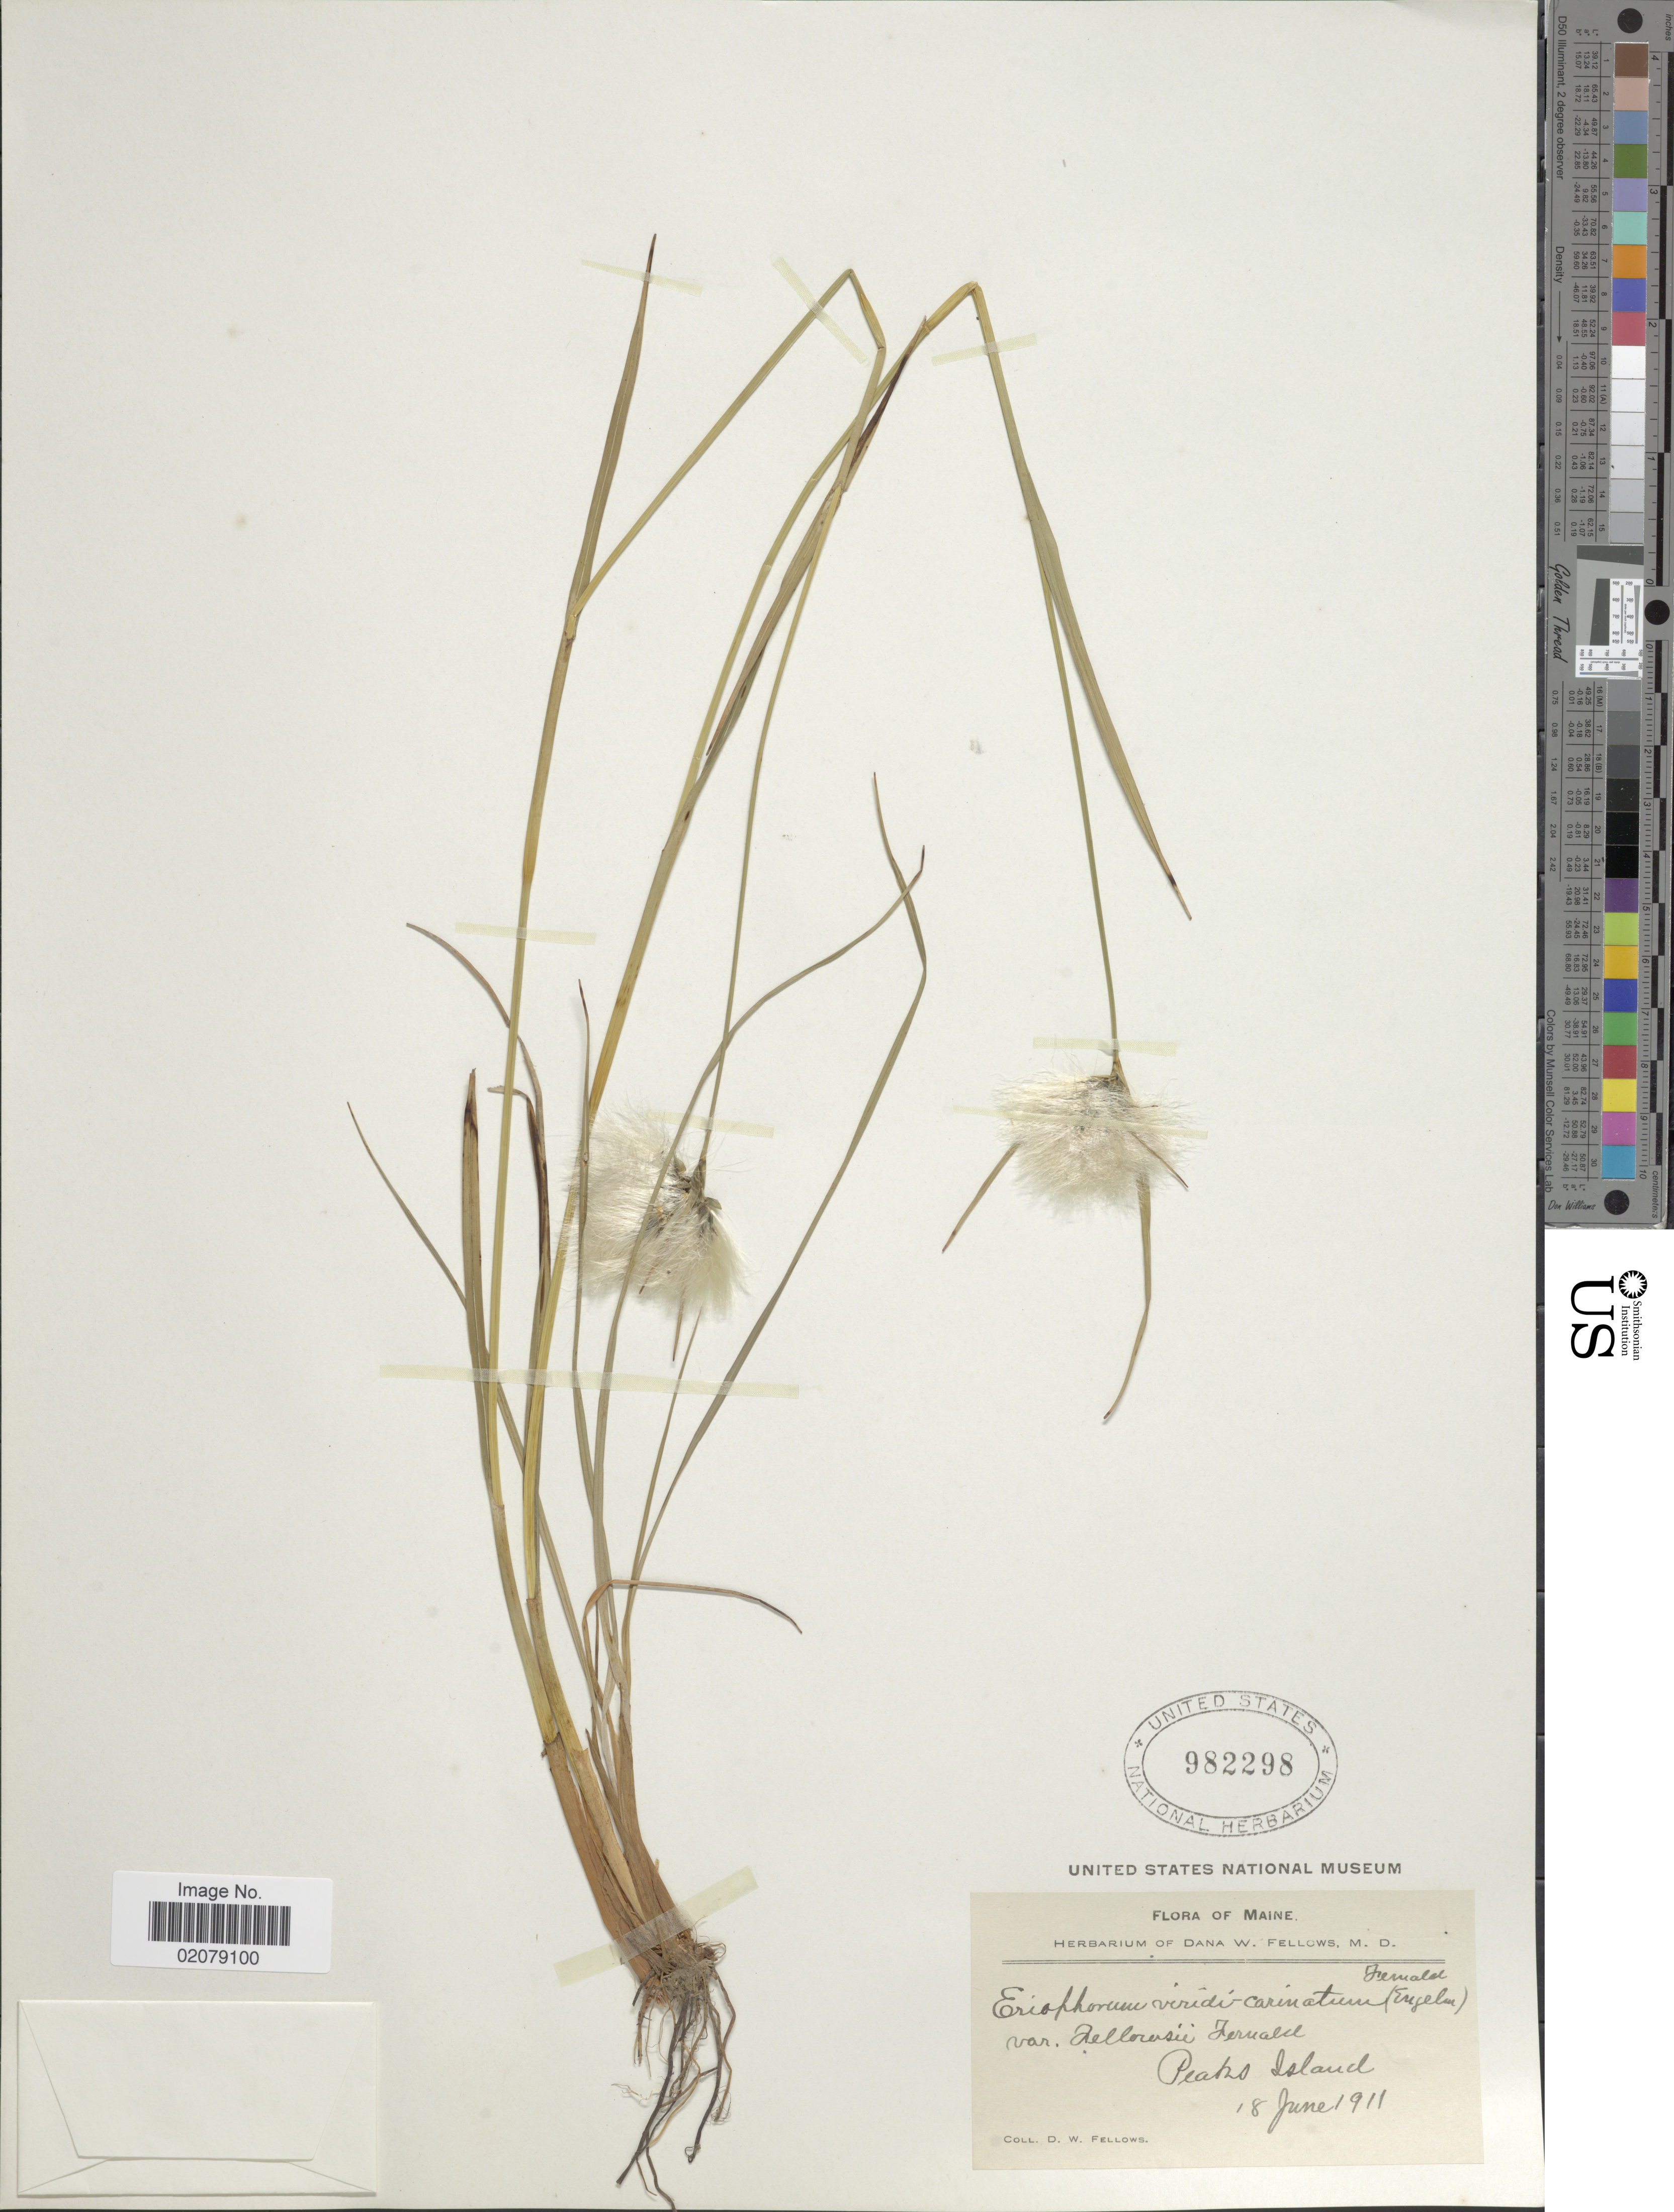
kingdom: Plantae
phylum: Tracheophyta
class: Liliopsida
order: Poales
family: Cyperaceae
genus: Eriophorum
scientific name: Eriophorum viridicarinatum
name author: (Englem.) Fernald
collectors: D. W. Fellows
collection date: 1911-06-15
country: United States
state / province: Maine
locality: Peaks Island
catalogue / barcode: US 982298